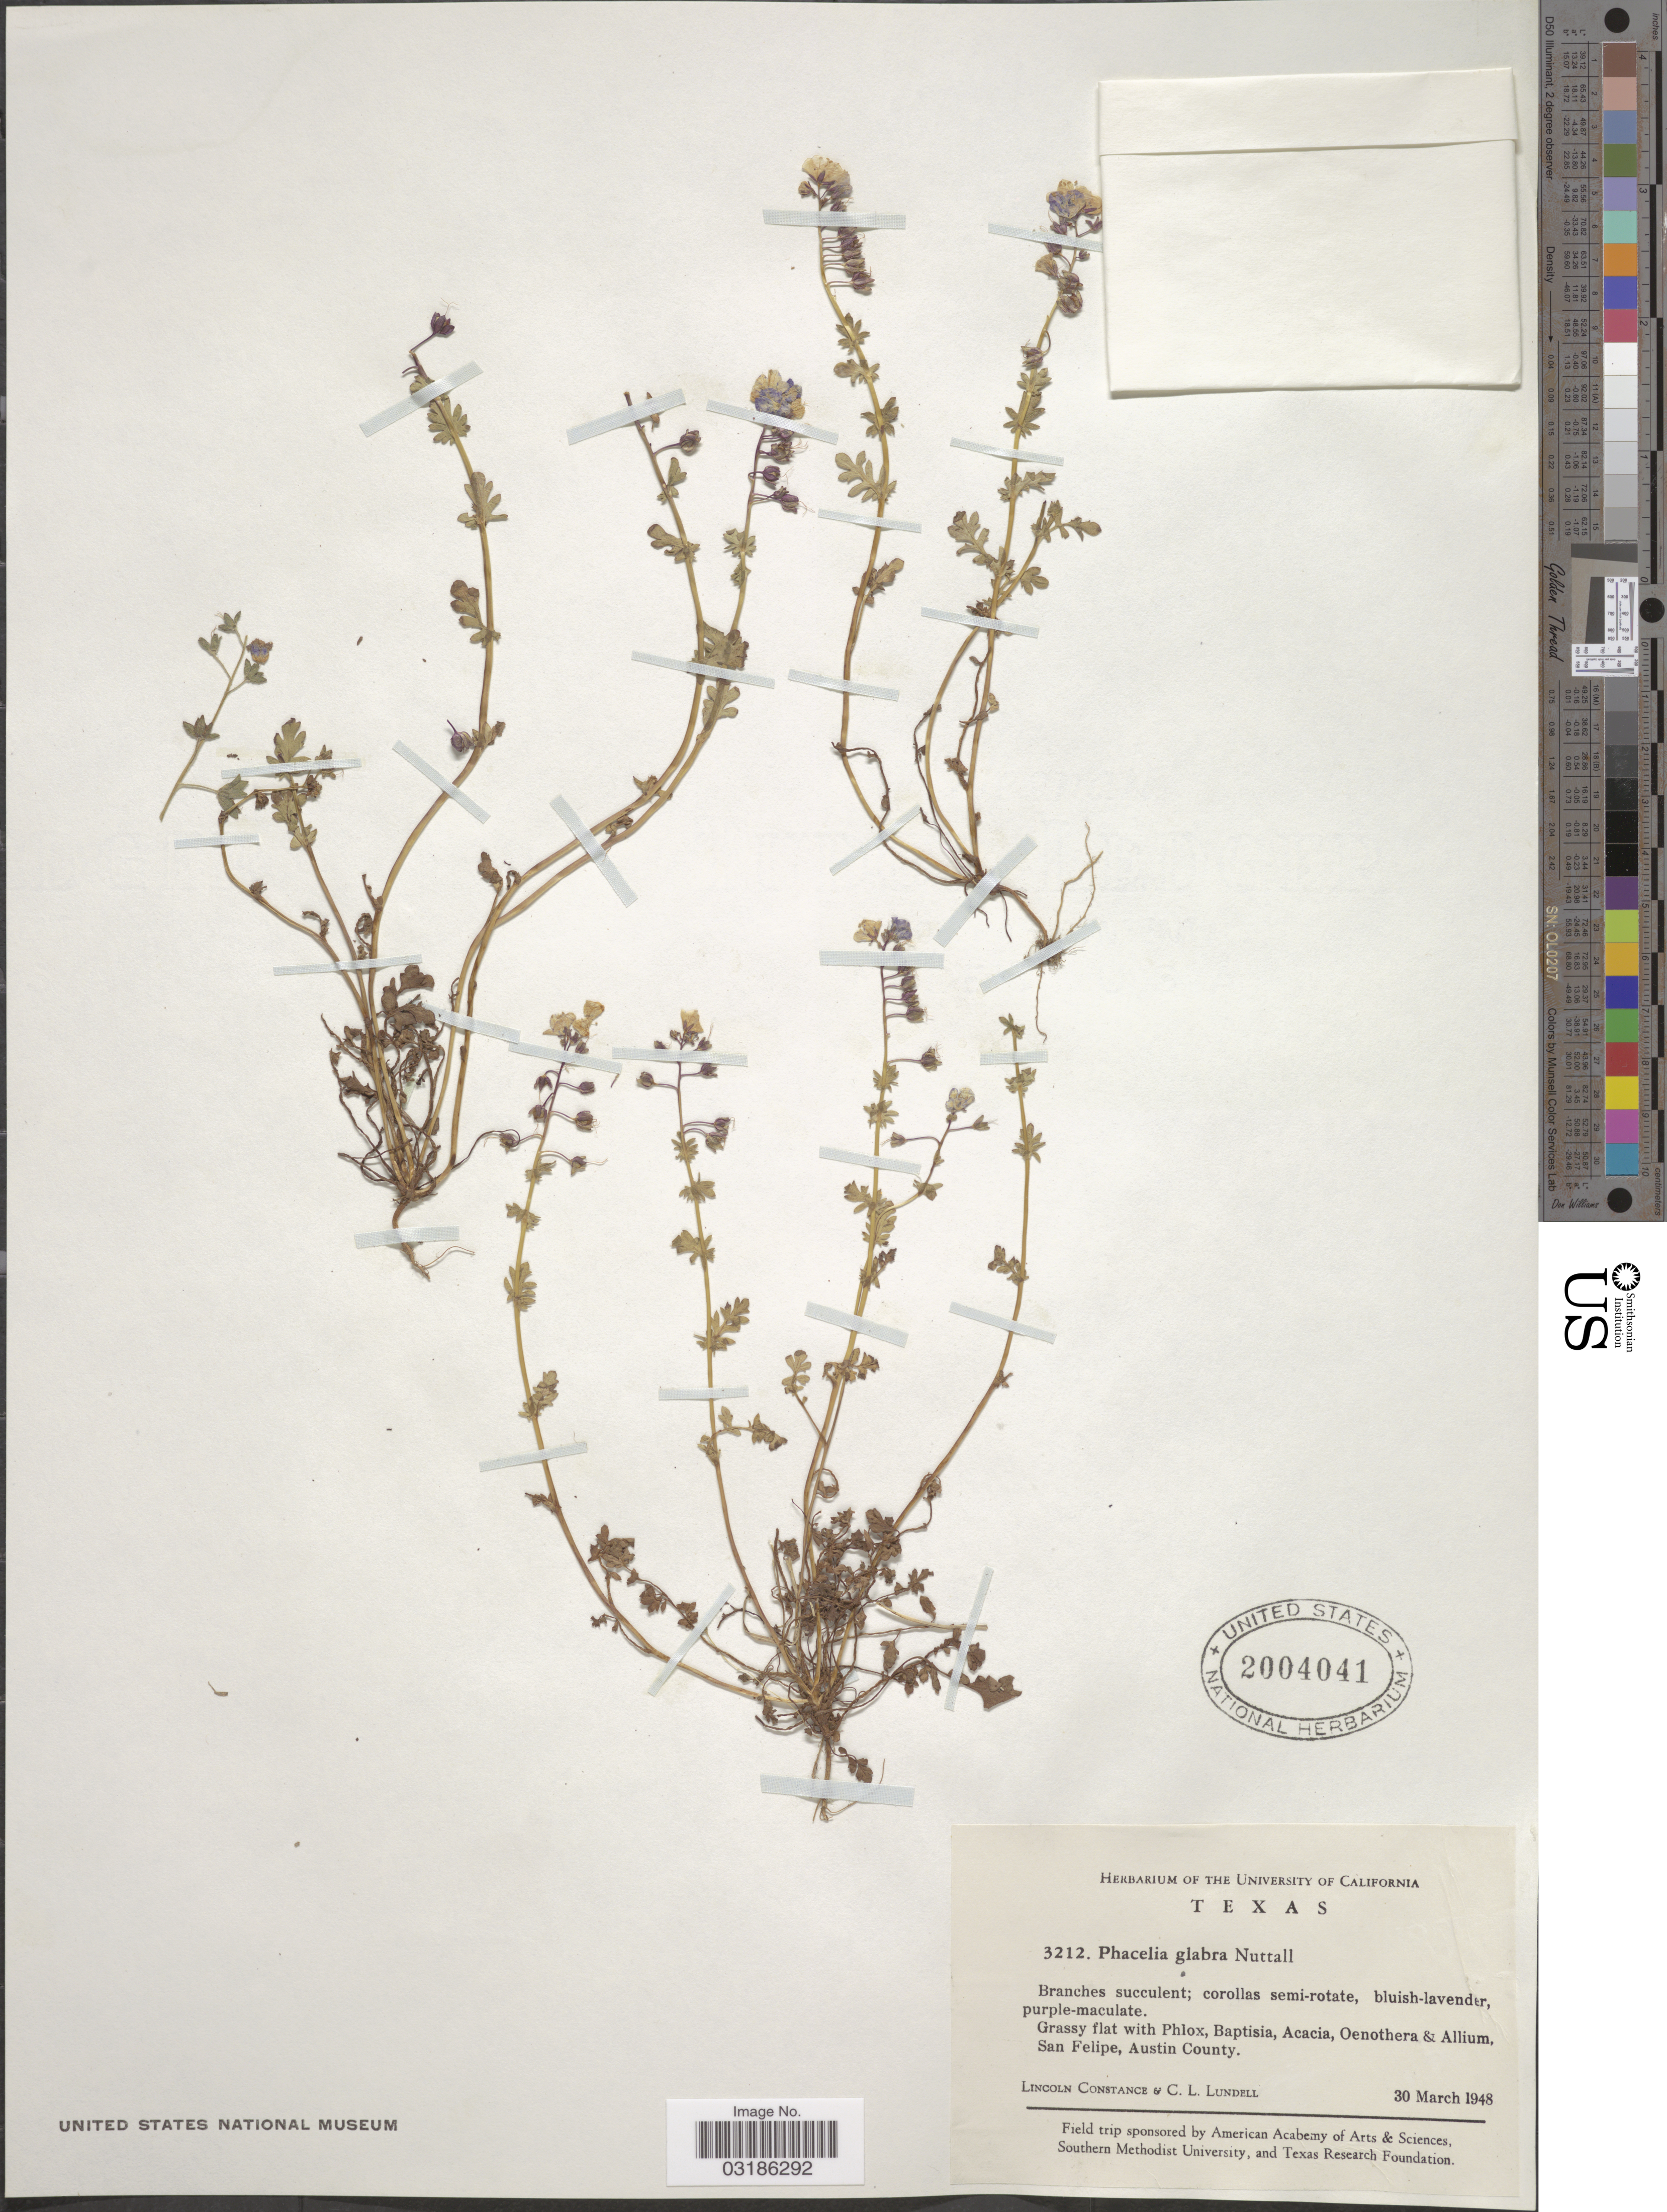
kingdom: Plantae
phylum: Tracheophyta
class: Magnoliopsida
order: Boraginales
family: Hydrophyllaceae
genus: Phacelia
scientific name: Phacelia glabra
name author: Nutt.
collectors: L. Constance & C. L. Lundell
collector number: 3212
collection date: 1948-03-30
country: United States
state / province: Texas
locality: San Felipe, Austin County.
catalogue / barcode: US 2004041